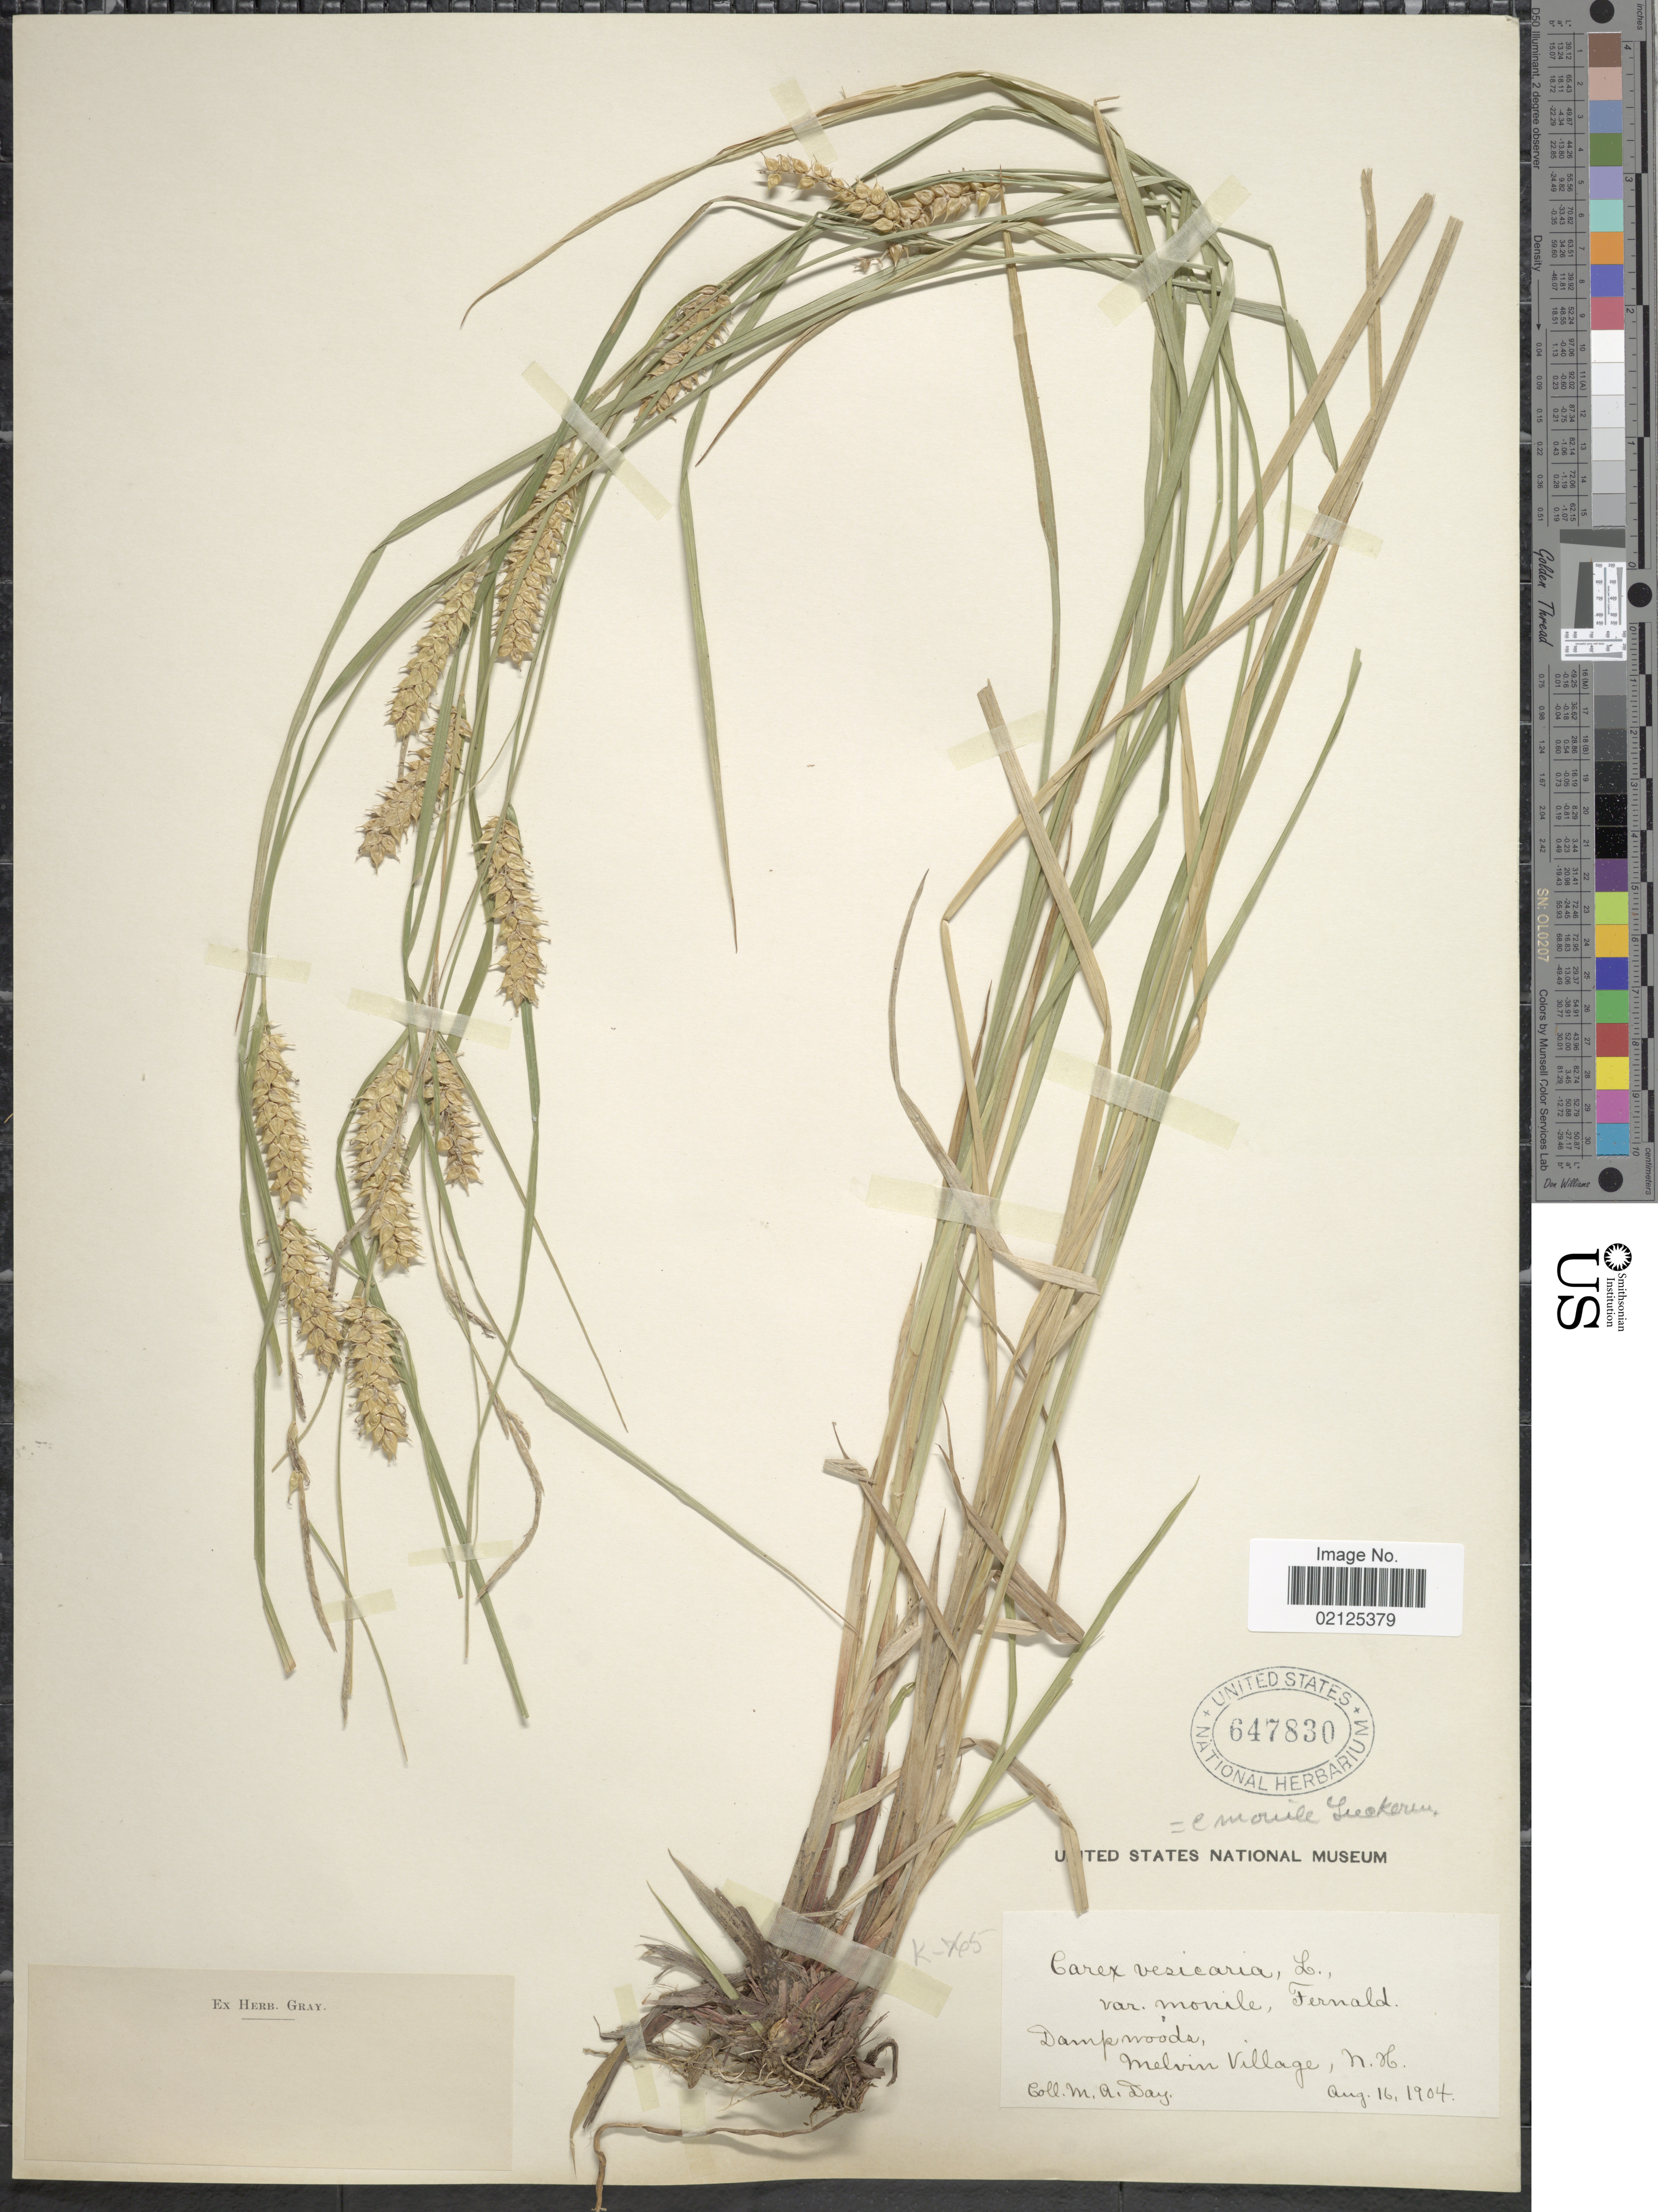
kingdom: Plantae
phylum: Tracheophyta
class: Liliopsida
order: Poales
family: Cyperaceae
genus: Carex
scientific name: Carex vesicaria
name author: L.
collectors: M. Day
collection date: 1904-08-16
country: United States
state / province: New Hampshire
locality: Damp woods, Melvin Village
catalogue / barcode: US 647830